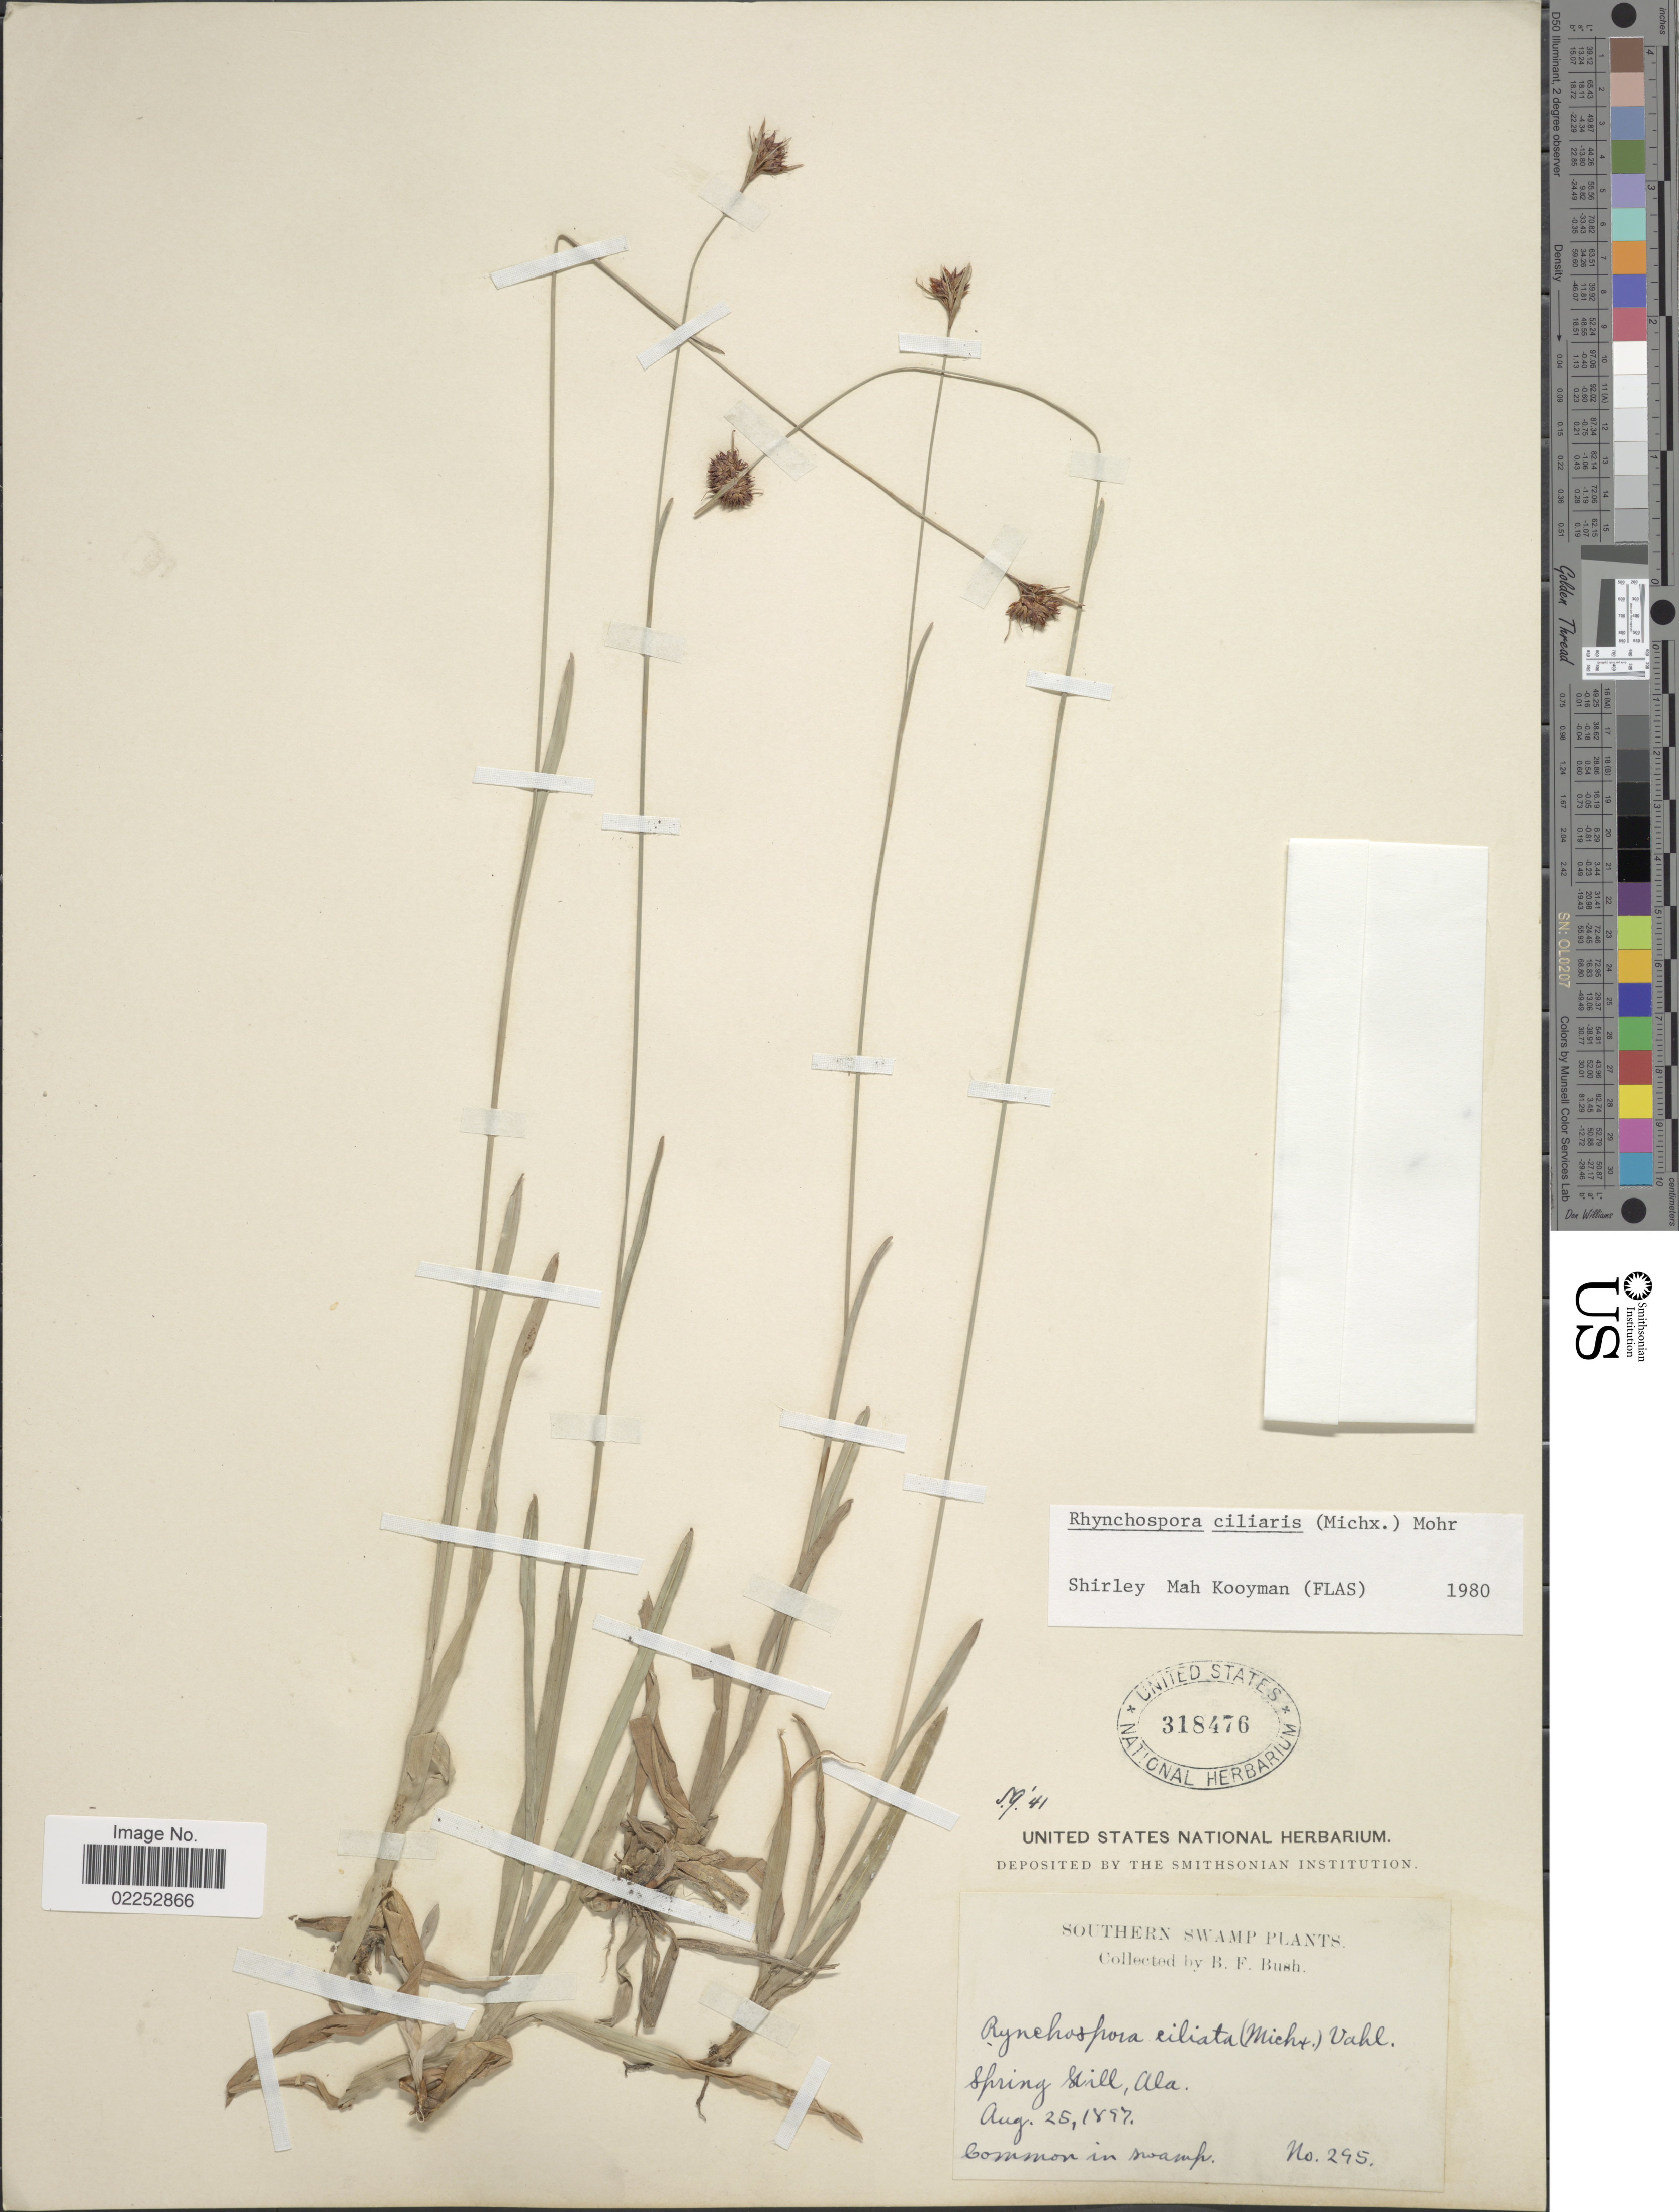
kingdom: Plantae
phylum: Tracheophyta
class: Liliopsida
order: Poales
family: Cyperaceae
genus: Rhynchospora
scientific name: Rhynchospora ciliaris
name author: (Michx.) C. Mohr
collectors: B. F. Bush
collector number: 295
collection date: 1897-08-25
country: United States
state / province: Alabama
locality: Southern Swamp. Spring Hill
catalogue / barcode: US 318476